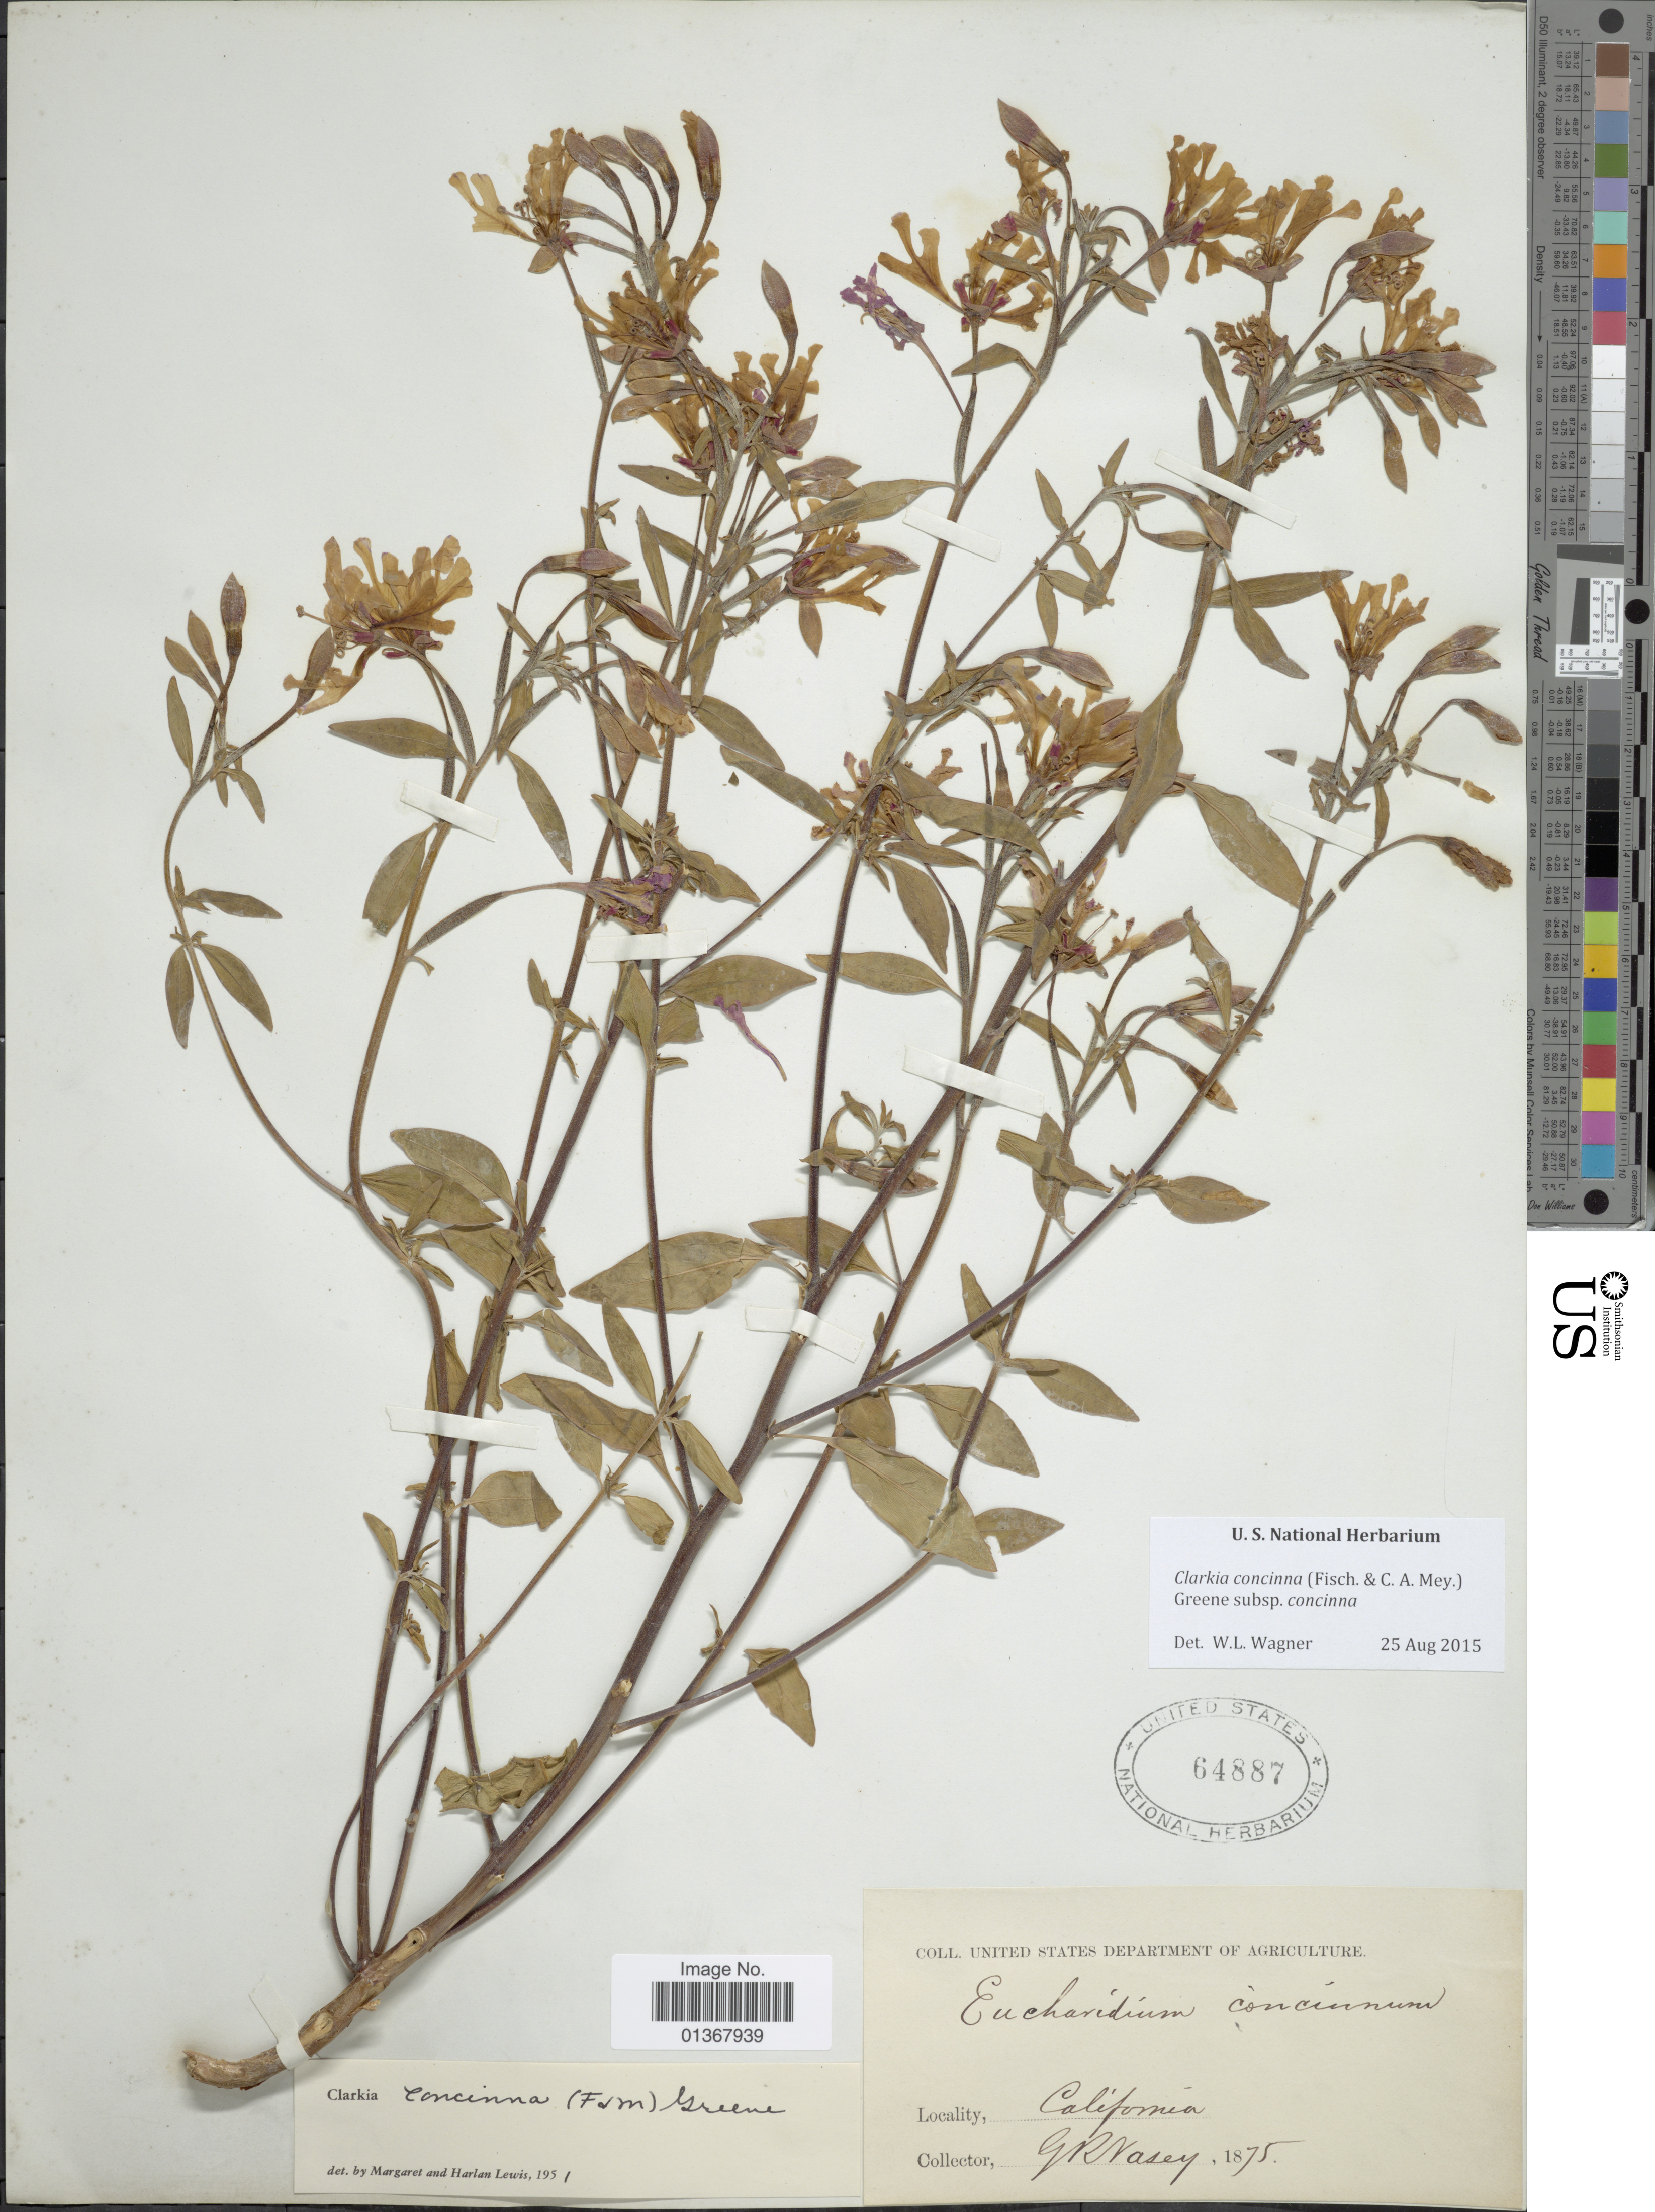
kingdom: Plantae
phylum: Tracheophyta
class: Magnoliopsida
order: Myrtales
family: Onagraceae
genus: Clarkia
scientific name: Clarkia concinna subsp. concinna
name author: (Fisch. & C.A. Mey.) Greene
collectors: G. R. Vasey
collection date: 1875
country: United States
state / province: California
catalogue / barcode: US 64887